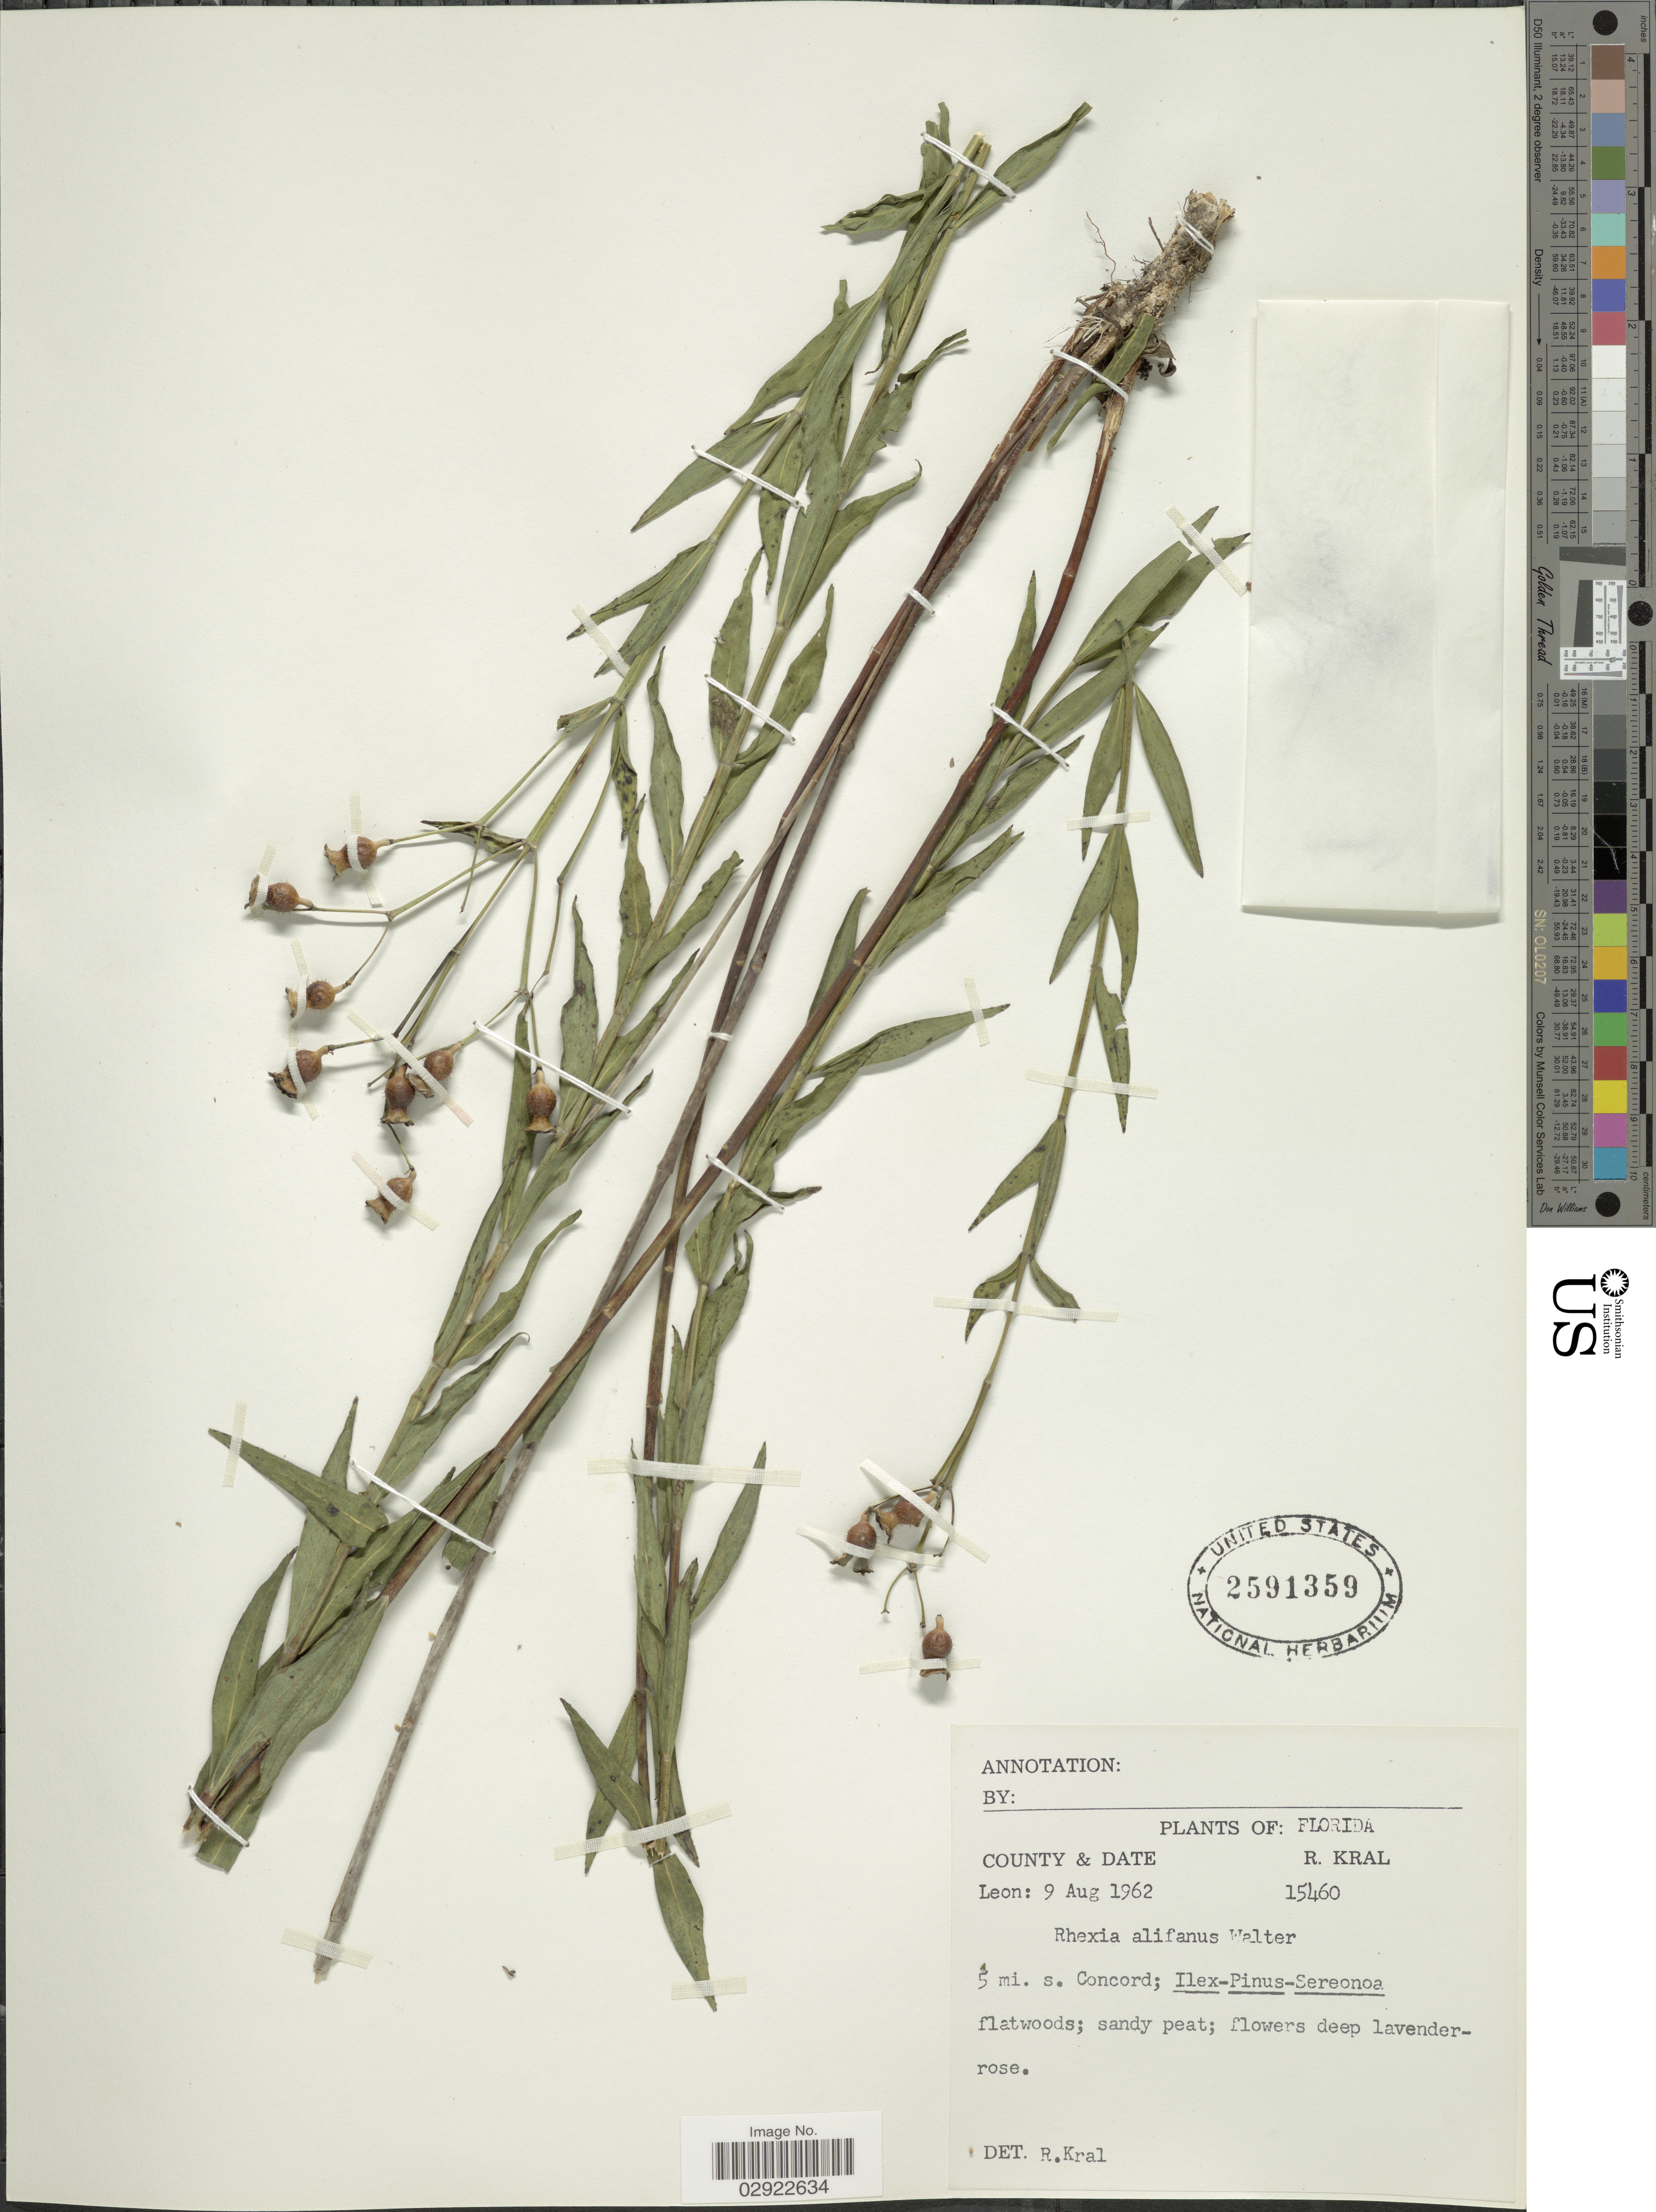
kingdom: Plantae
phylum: Tracheophyta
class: Magnoliopsida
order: Myrtales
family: Melastomataceae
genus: Rhexia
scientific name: Rhexia alifanus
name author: Walter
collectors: R. Kral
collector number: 15460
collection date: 1962-08-09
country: United States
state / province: Florida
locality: Leon County, 5 mi. s. Concord.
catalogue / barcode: US 2591359